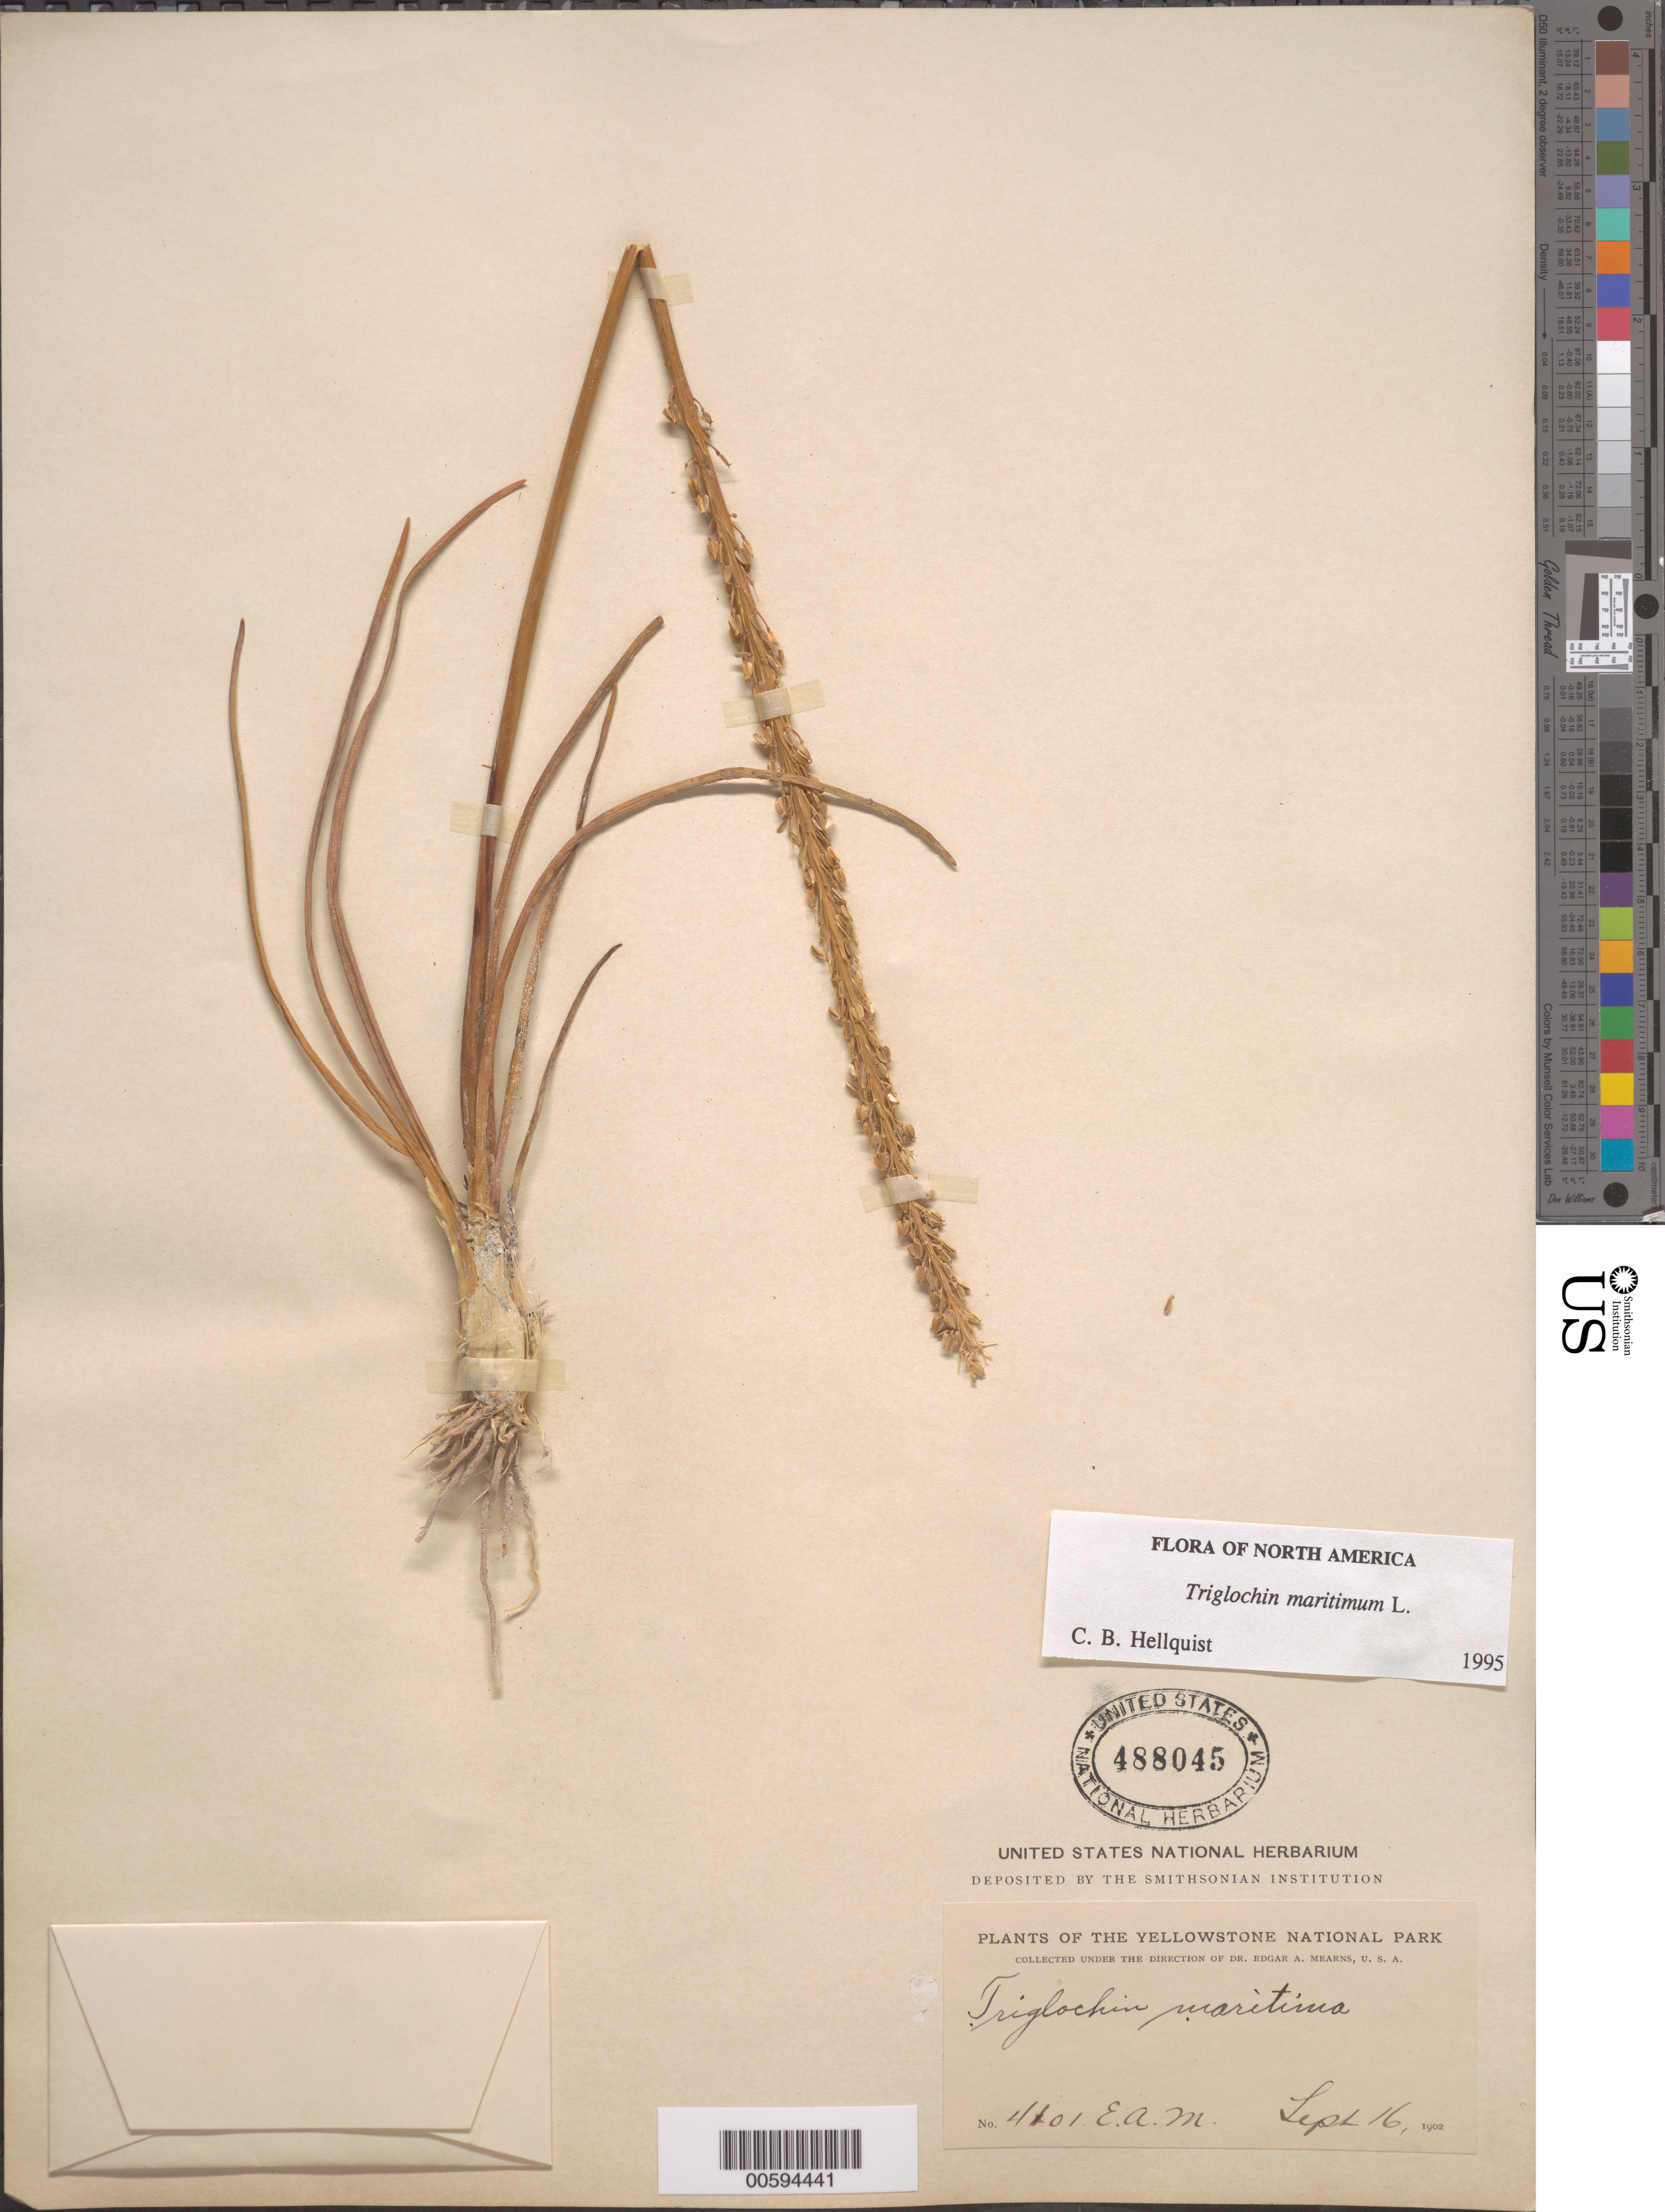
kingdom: Plantae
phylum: Tracheophyta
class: Liliopsida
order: Alismatales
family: Juncaginaceae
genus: Triglochin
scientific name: Triglochin maritima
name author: L.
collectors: E. A. Mearns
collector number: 4101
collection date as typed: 16 Sep 1902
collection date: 1902-09-16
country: United States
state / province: Wyoming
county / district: Park / Teton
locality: Yellowstone National Park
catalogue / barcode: US 488045